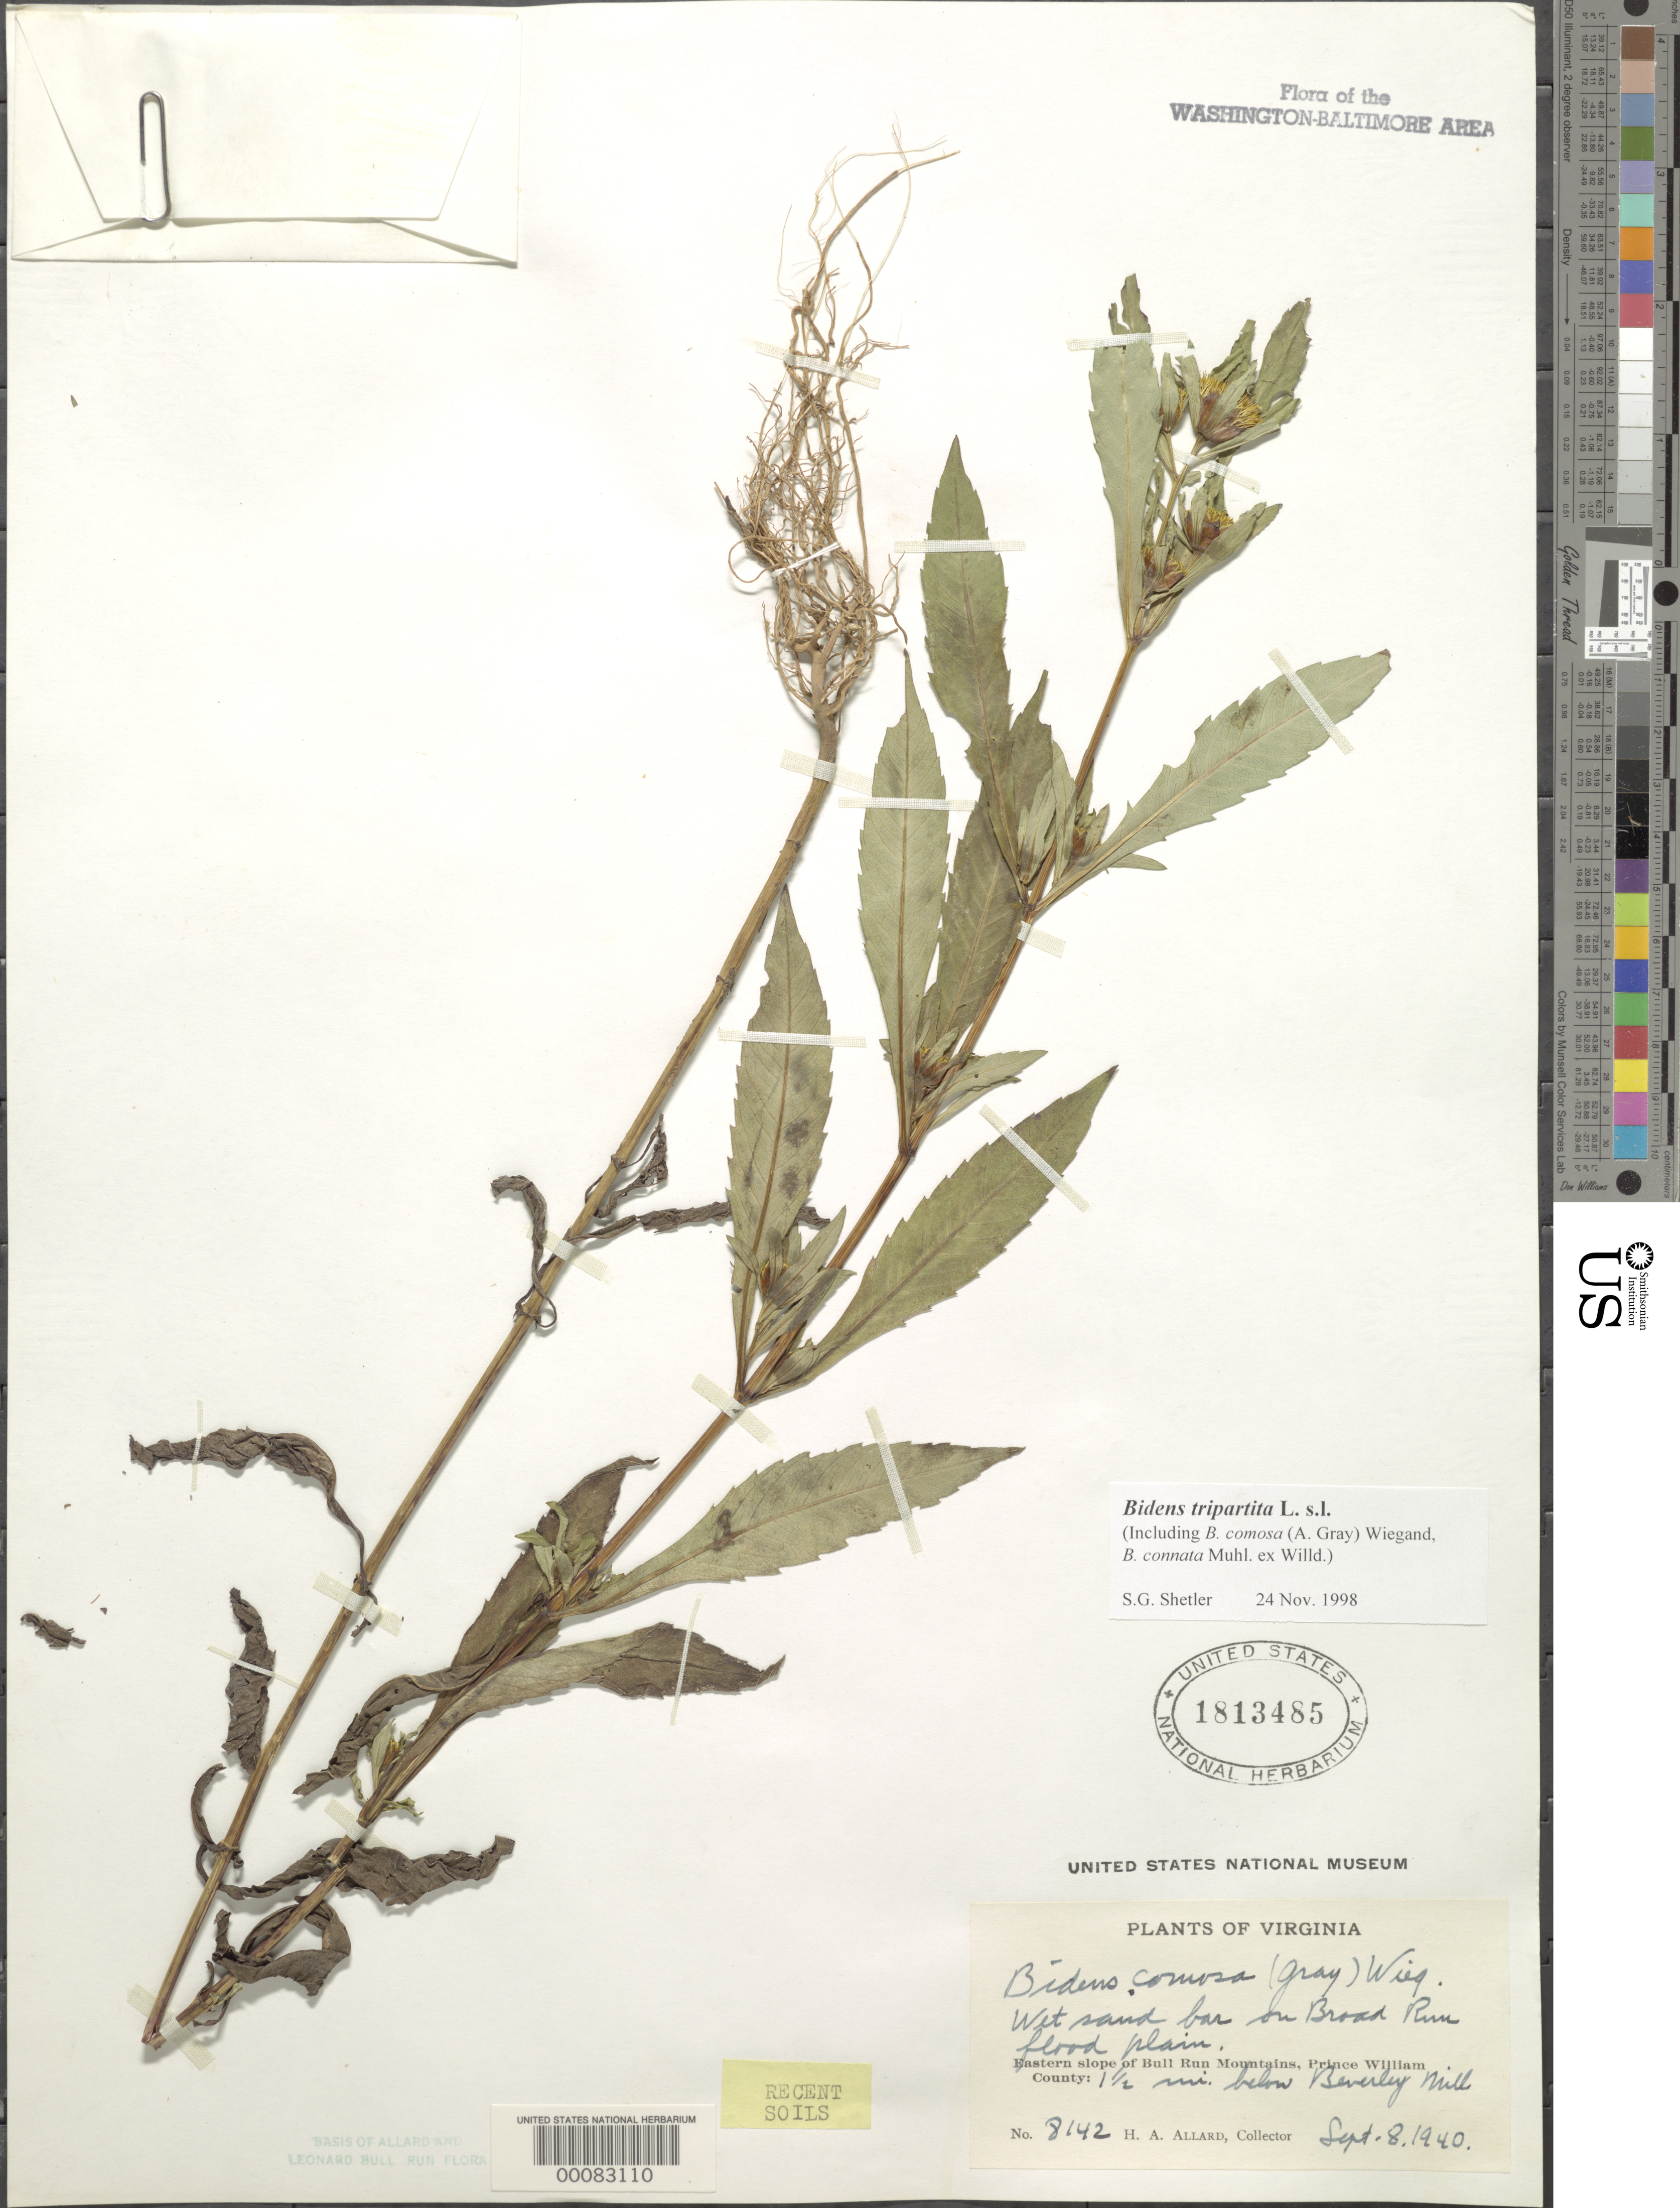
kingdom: Plantae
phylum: Tracheophyta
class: Magnoliopsida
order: Asterales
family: Asteraceae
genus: Bidens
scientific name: Bidens tripartita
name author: L.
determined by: Shetler, Stanwyn G., (US), NMNH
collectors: H. A. Allard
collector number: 8142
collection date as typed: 08 Sep 1940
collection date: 1940-09-08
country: United States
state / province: Virginia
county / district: Prince William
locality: Broad Run below Beverley Mill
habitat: Floodplain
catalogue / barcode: US 1813485